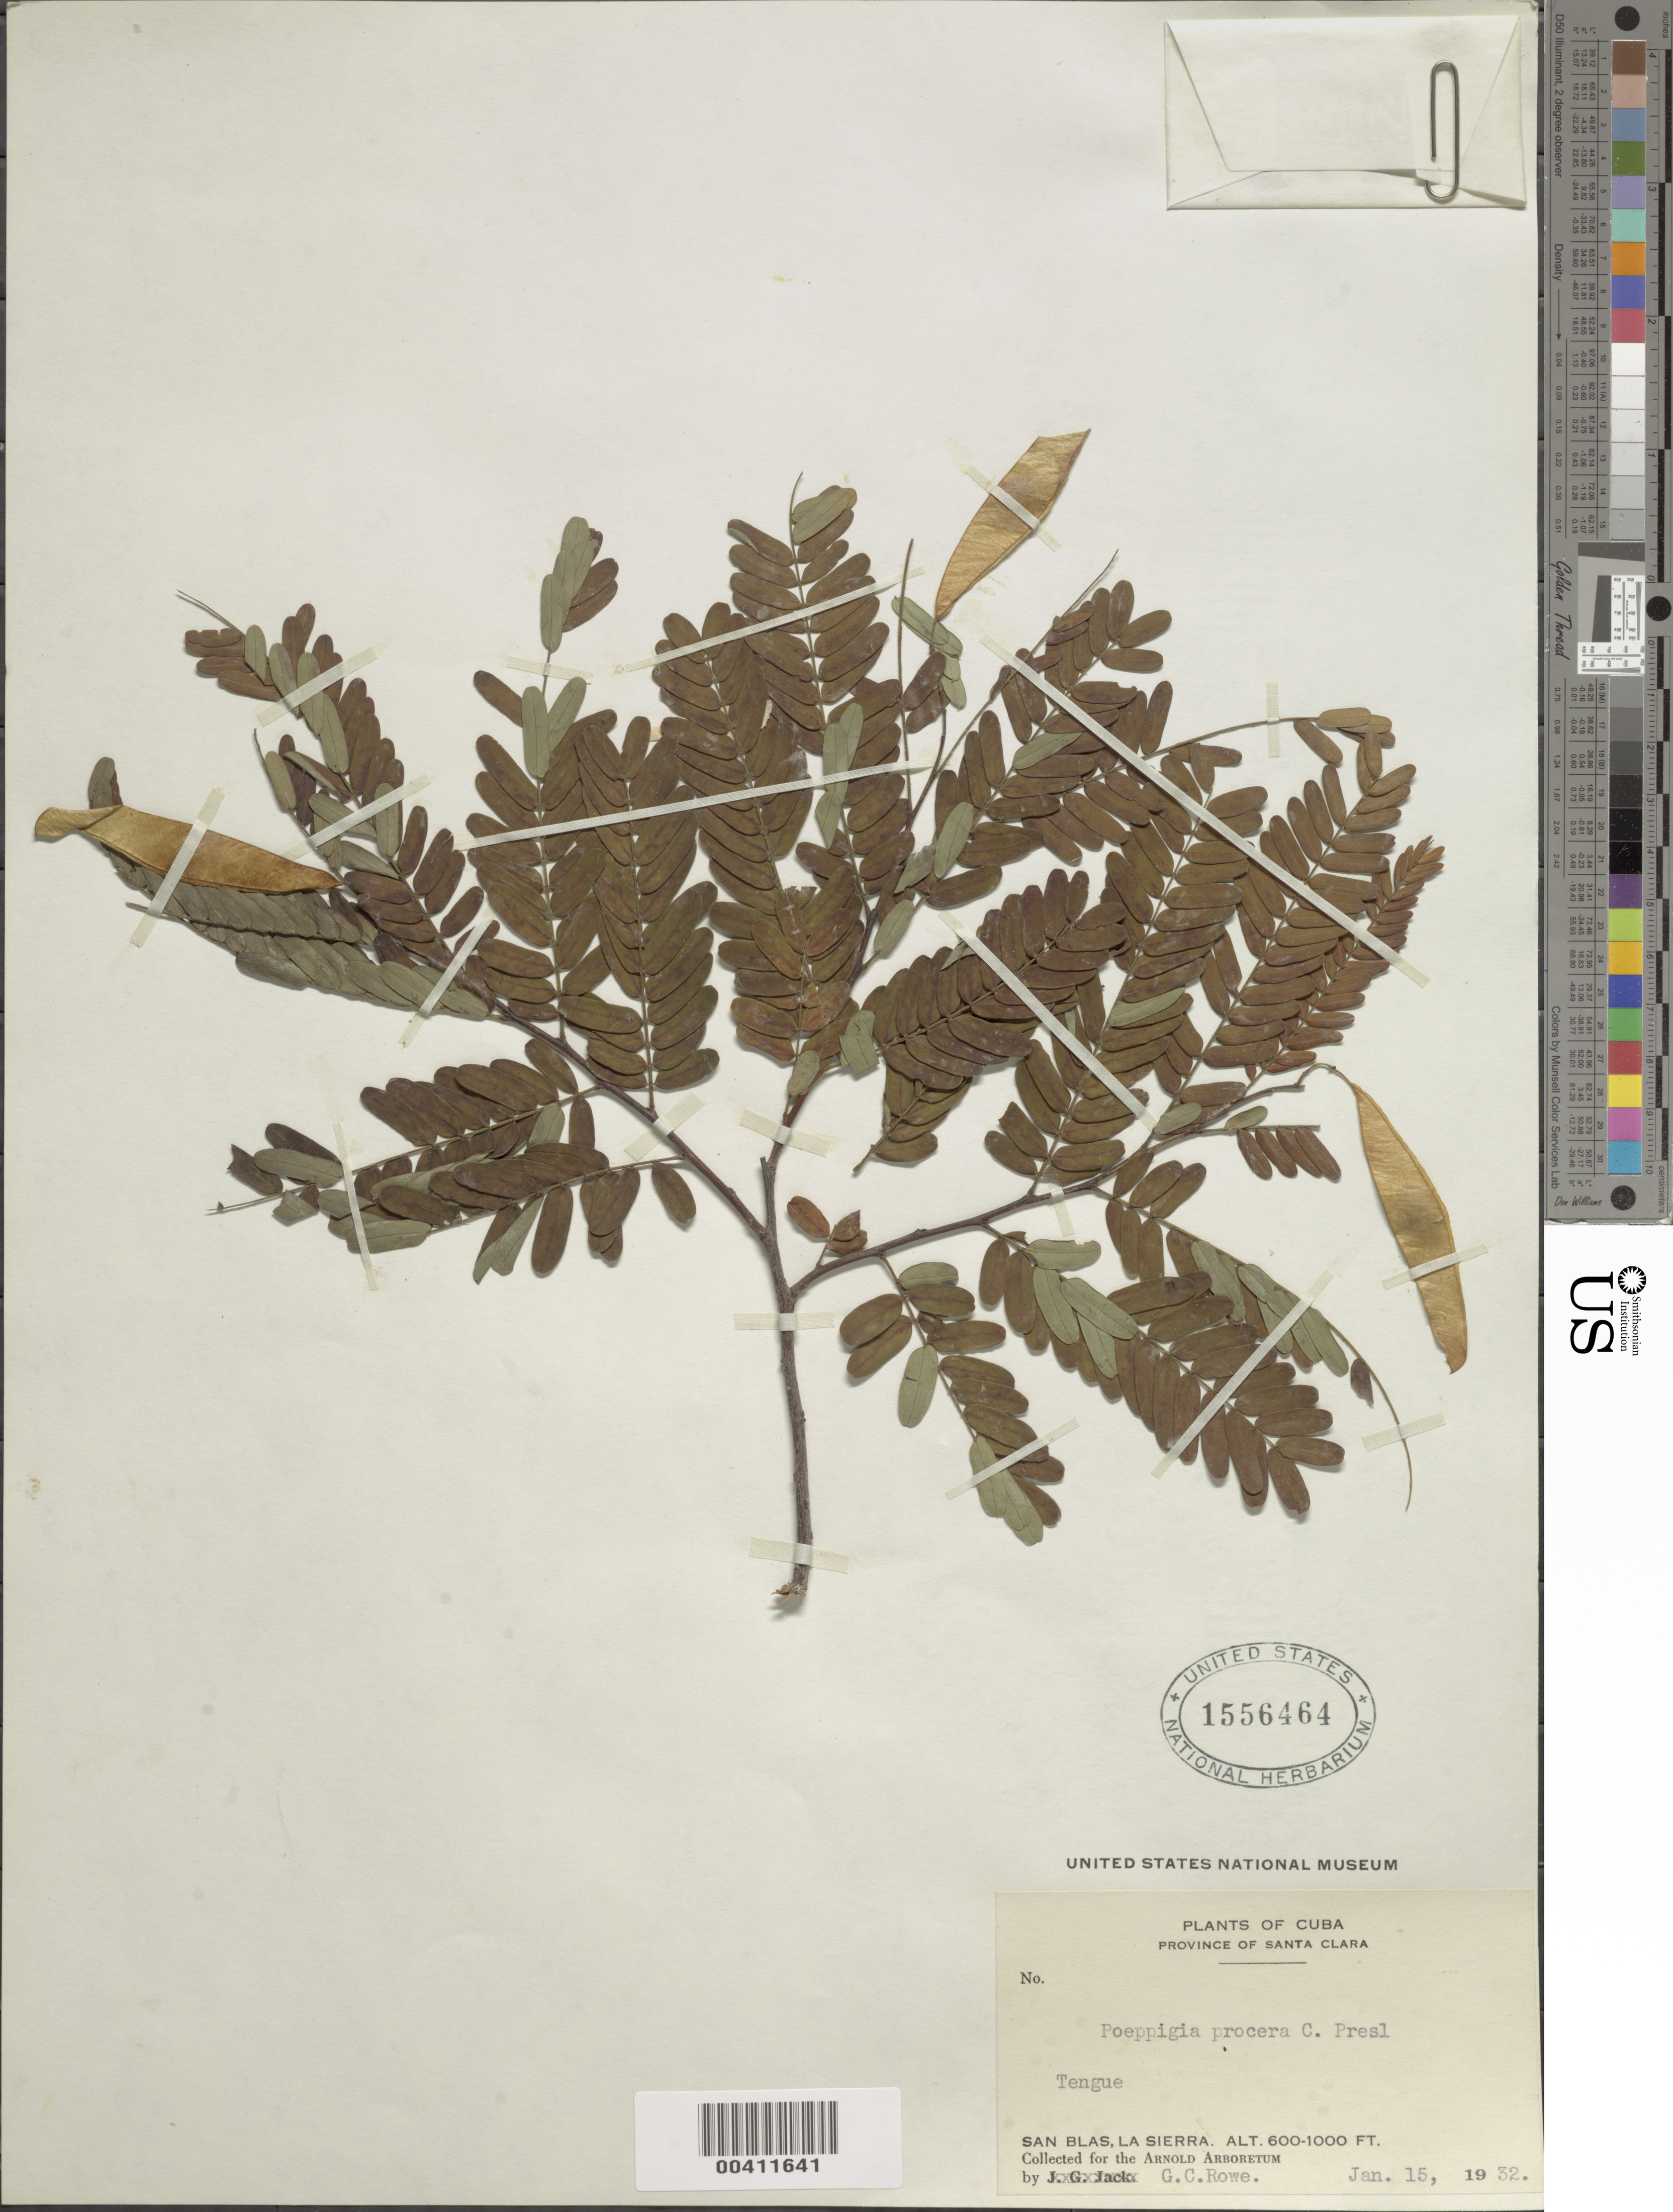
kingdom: Plantae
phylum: Tracheophyta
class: Magnoliopsida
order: Fabales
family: Fabaceae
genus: Poeppigia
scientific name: Poeppigia procera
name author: C. Presl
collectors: G. Rowe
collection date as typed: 15 Jan 1932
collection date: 1932-01-15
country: Cuba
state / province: Las Villas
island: Greater Antilles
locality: San blas, la sierra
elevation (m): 183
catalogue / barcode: US 1556464